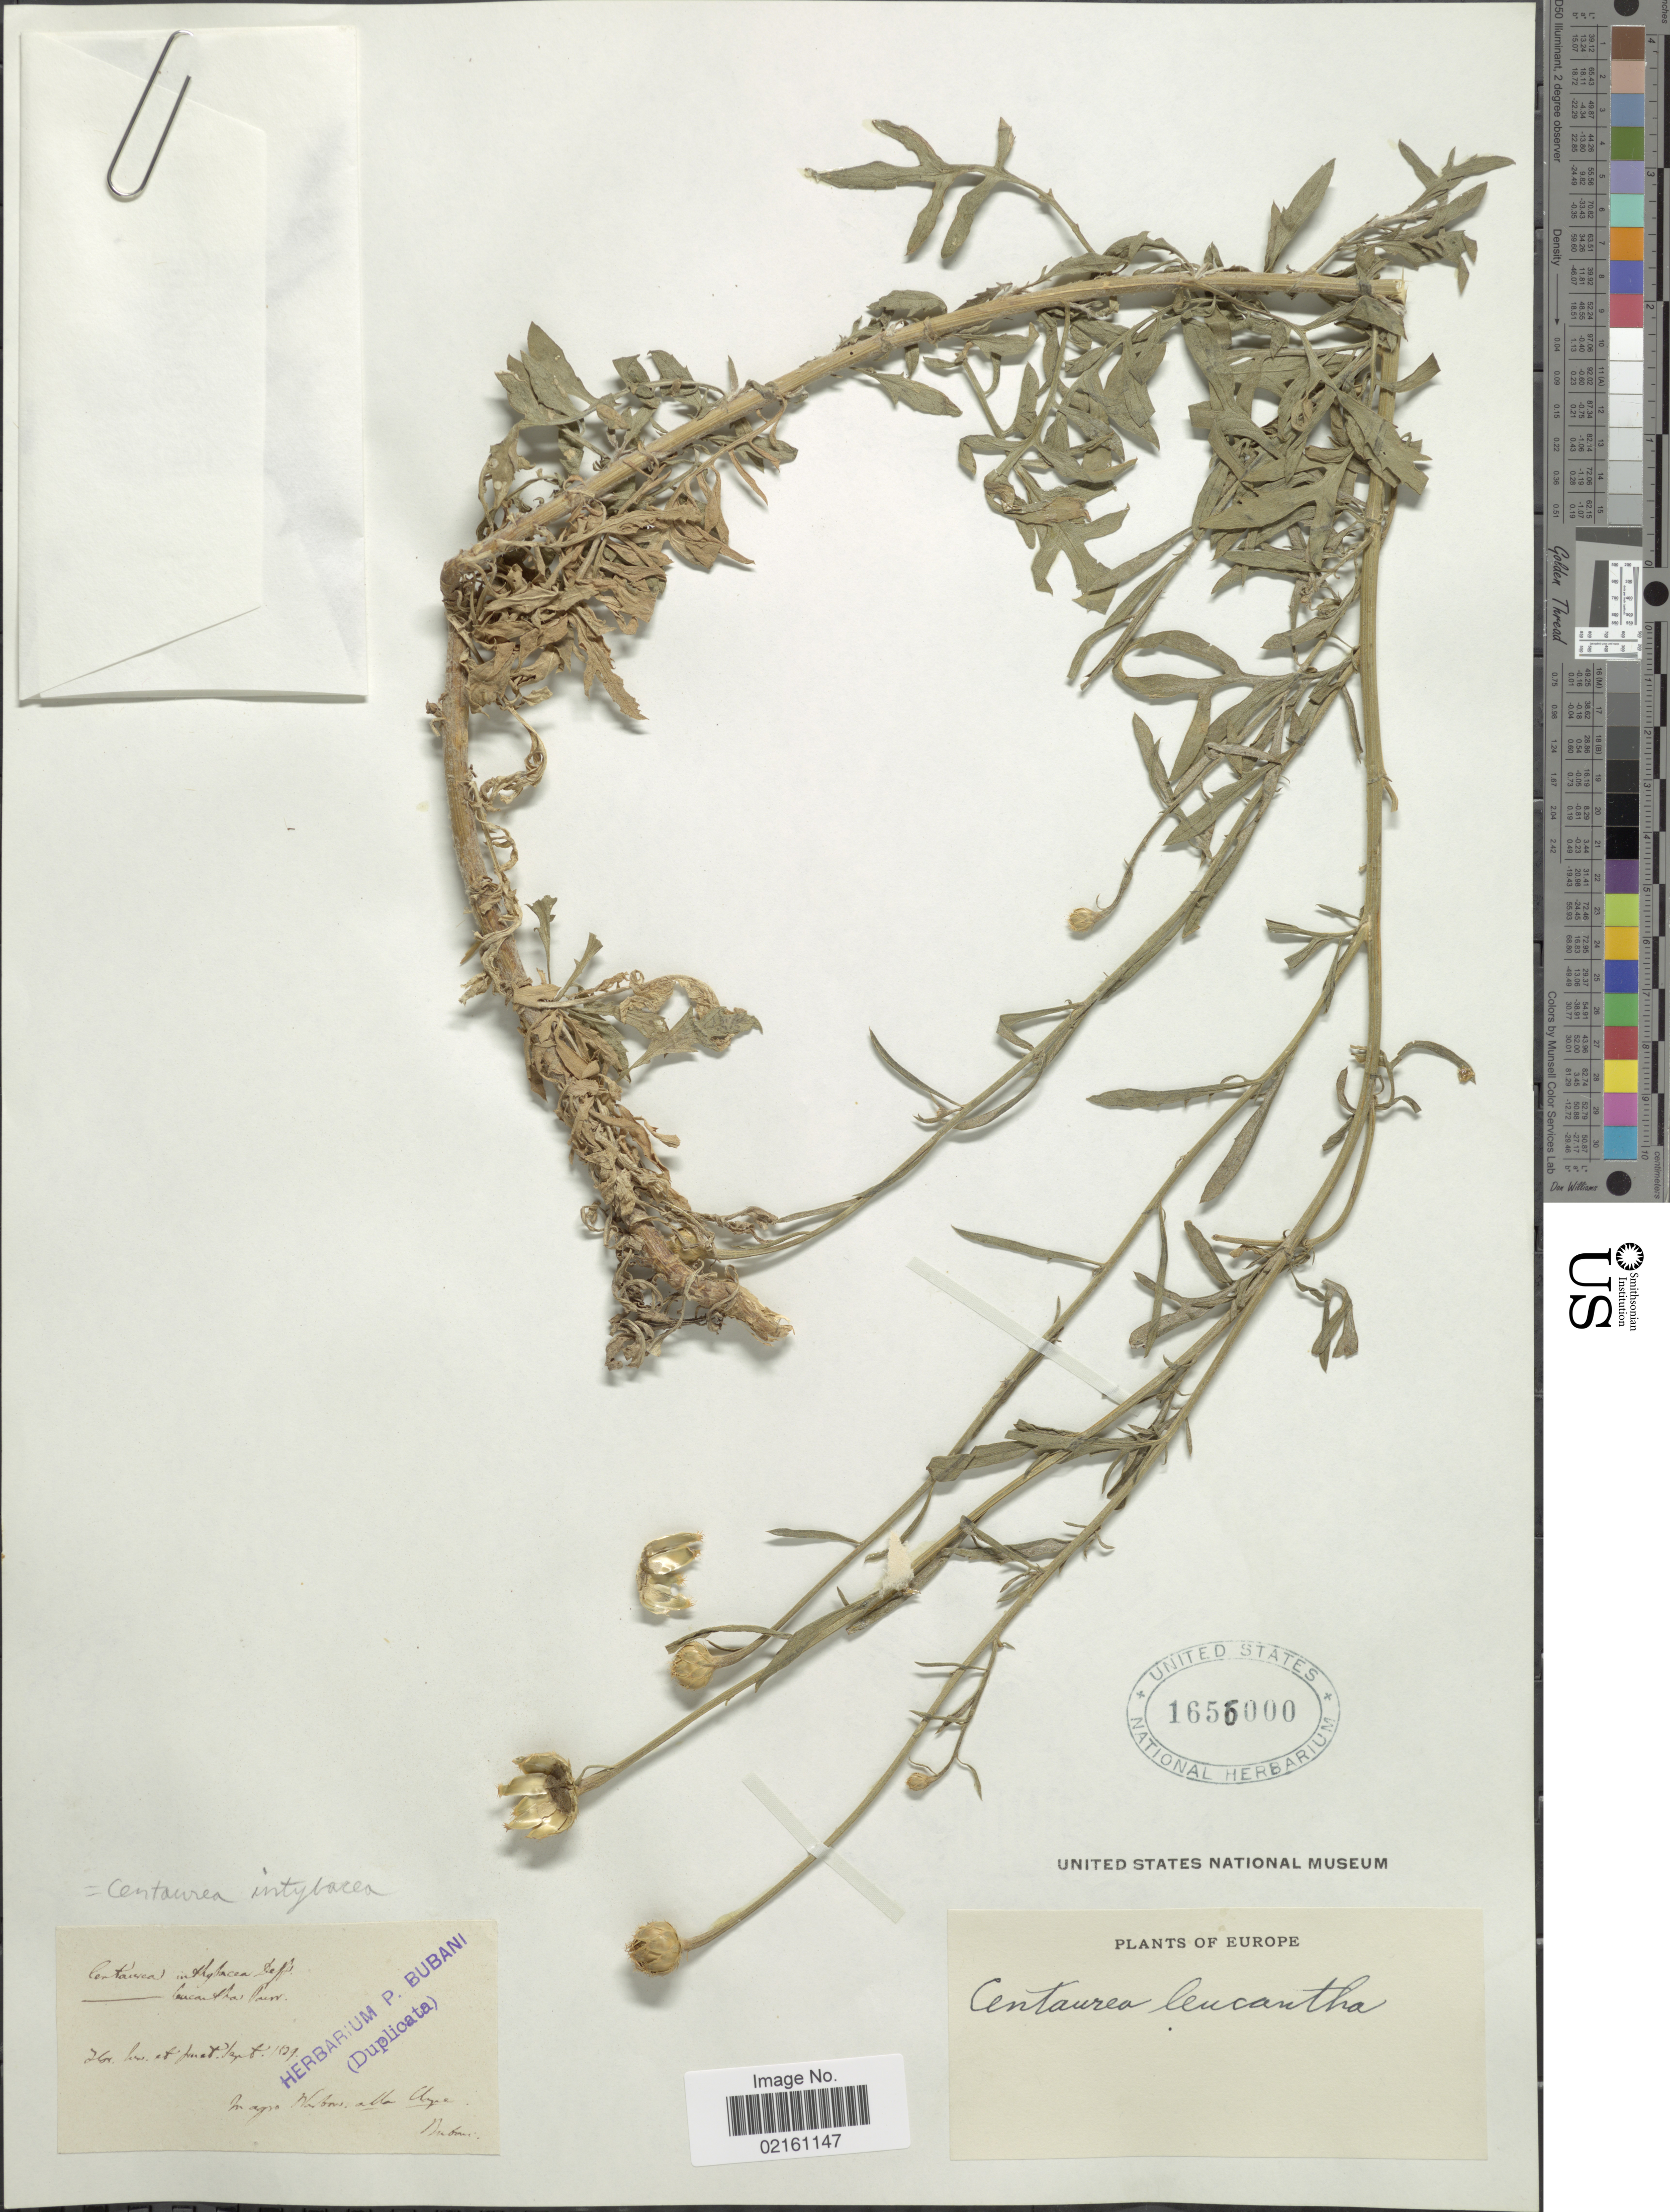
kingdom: Plantae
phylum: Tracheophyta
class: Magnoliopsida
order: Asterales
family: Asteraceae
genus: Cheirolophus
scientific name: Cheirolophus intybaceus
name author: (Lam.) Dostál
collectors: P. Bubani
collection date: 1829-07/1829-09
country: France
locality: Narbon. alla agre [interpreted]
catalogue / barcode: US 1656000